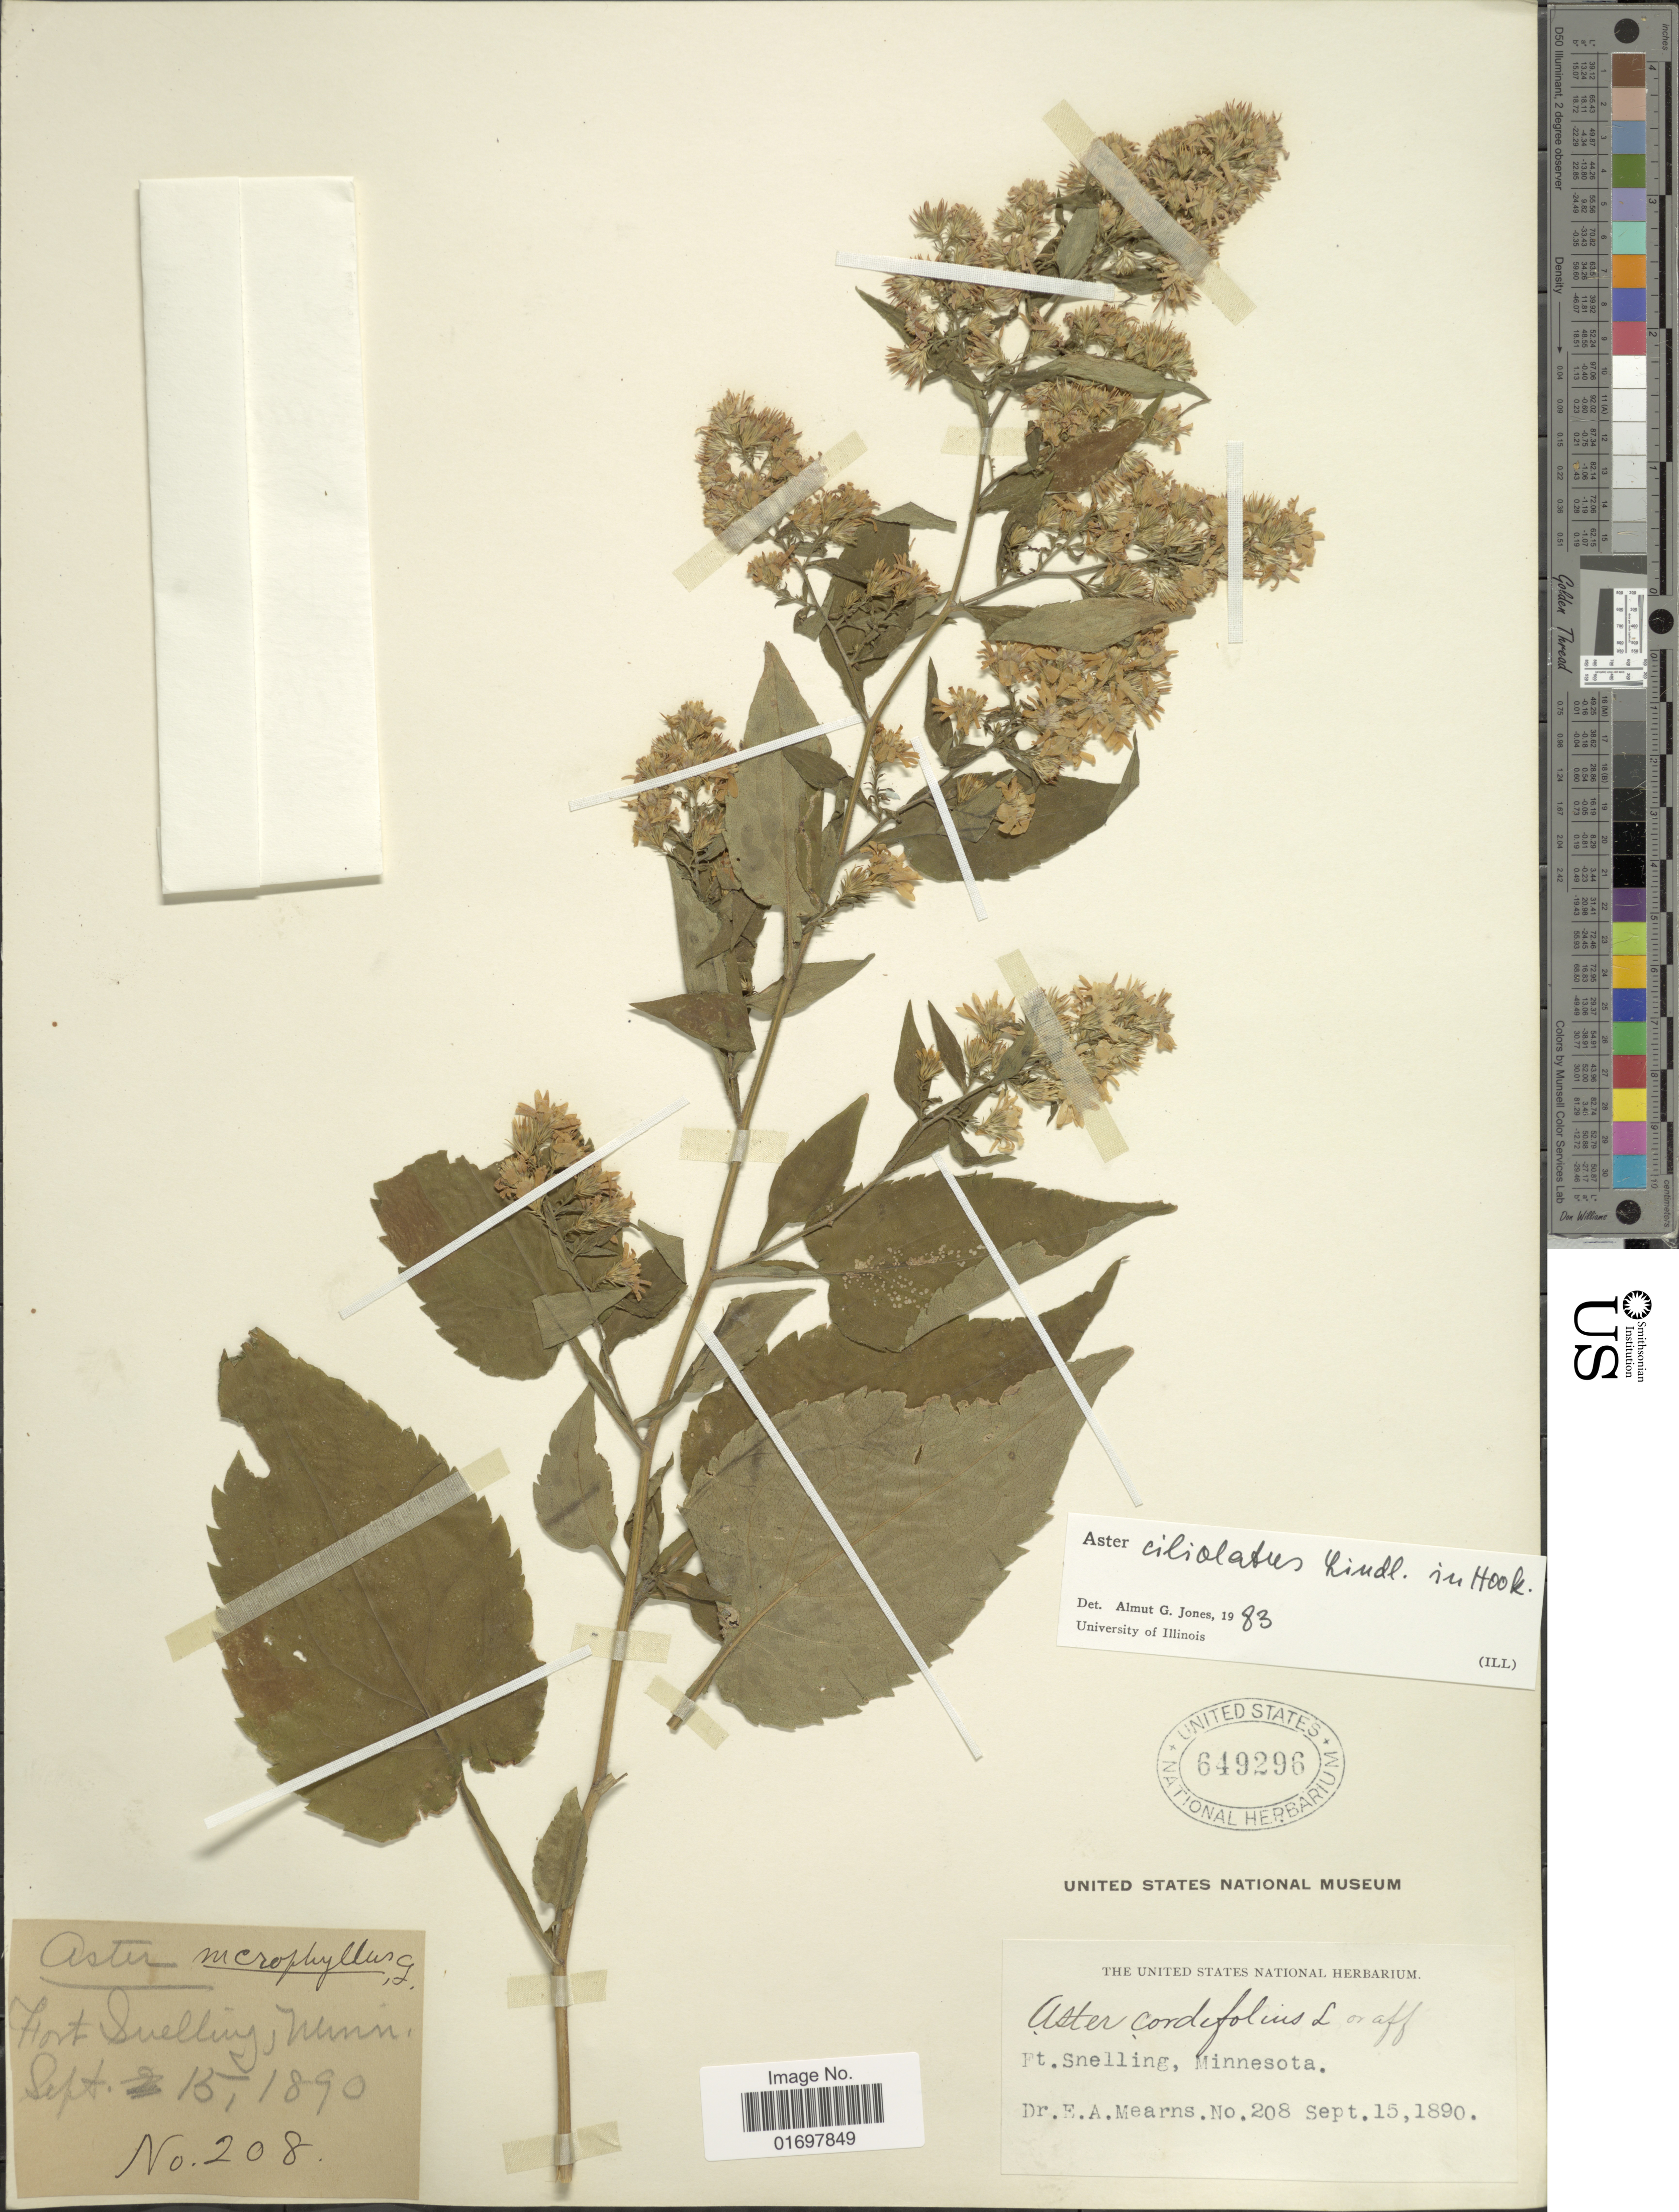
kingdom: Plantae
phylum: Tracheophyta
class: Magnoliopsida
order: Asterales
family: Asteraceae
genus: Symphyotrichum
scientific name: Symphyotrichum ciliolatum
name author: (Lindl.) Á. Löve & D. Löve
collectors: E. A. Mearns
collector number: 208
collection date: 1890-09-15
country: United States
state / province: Minnesota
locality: Ft. Snelling, Minnesota.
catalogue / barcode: US 649296